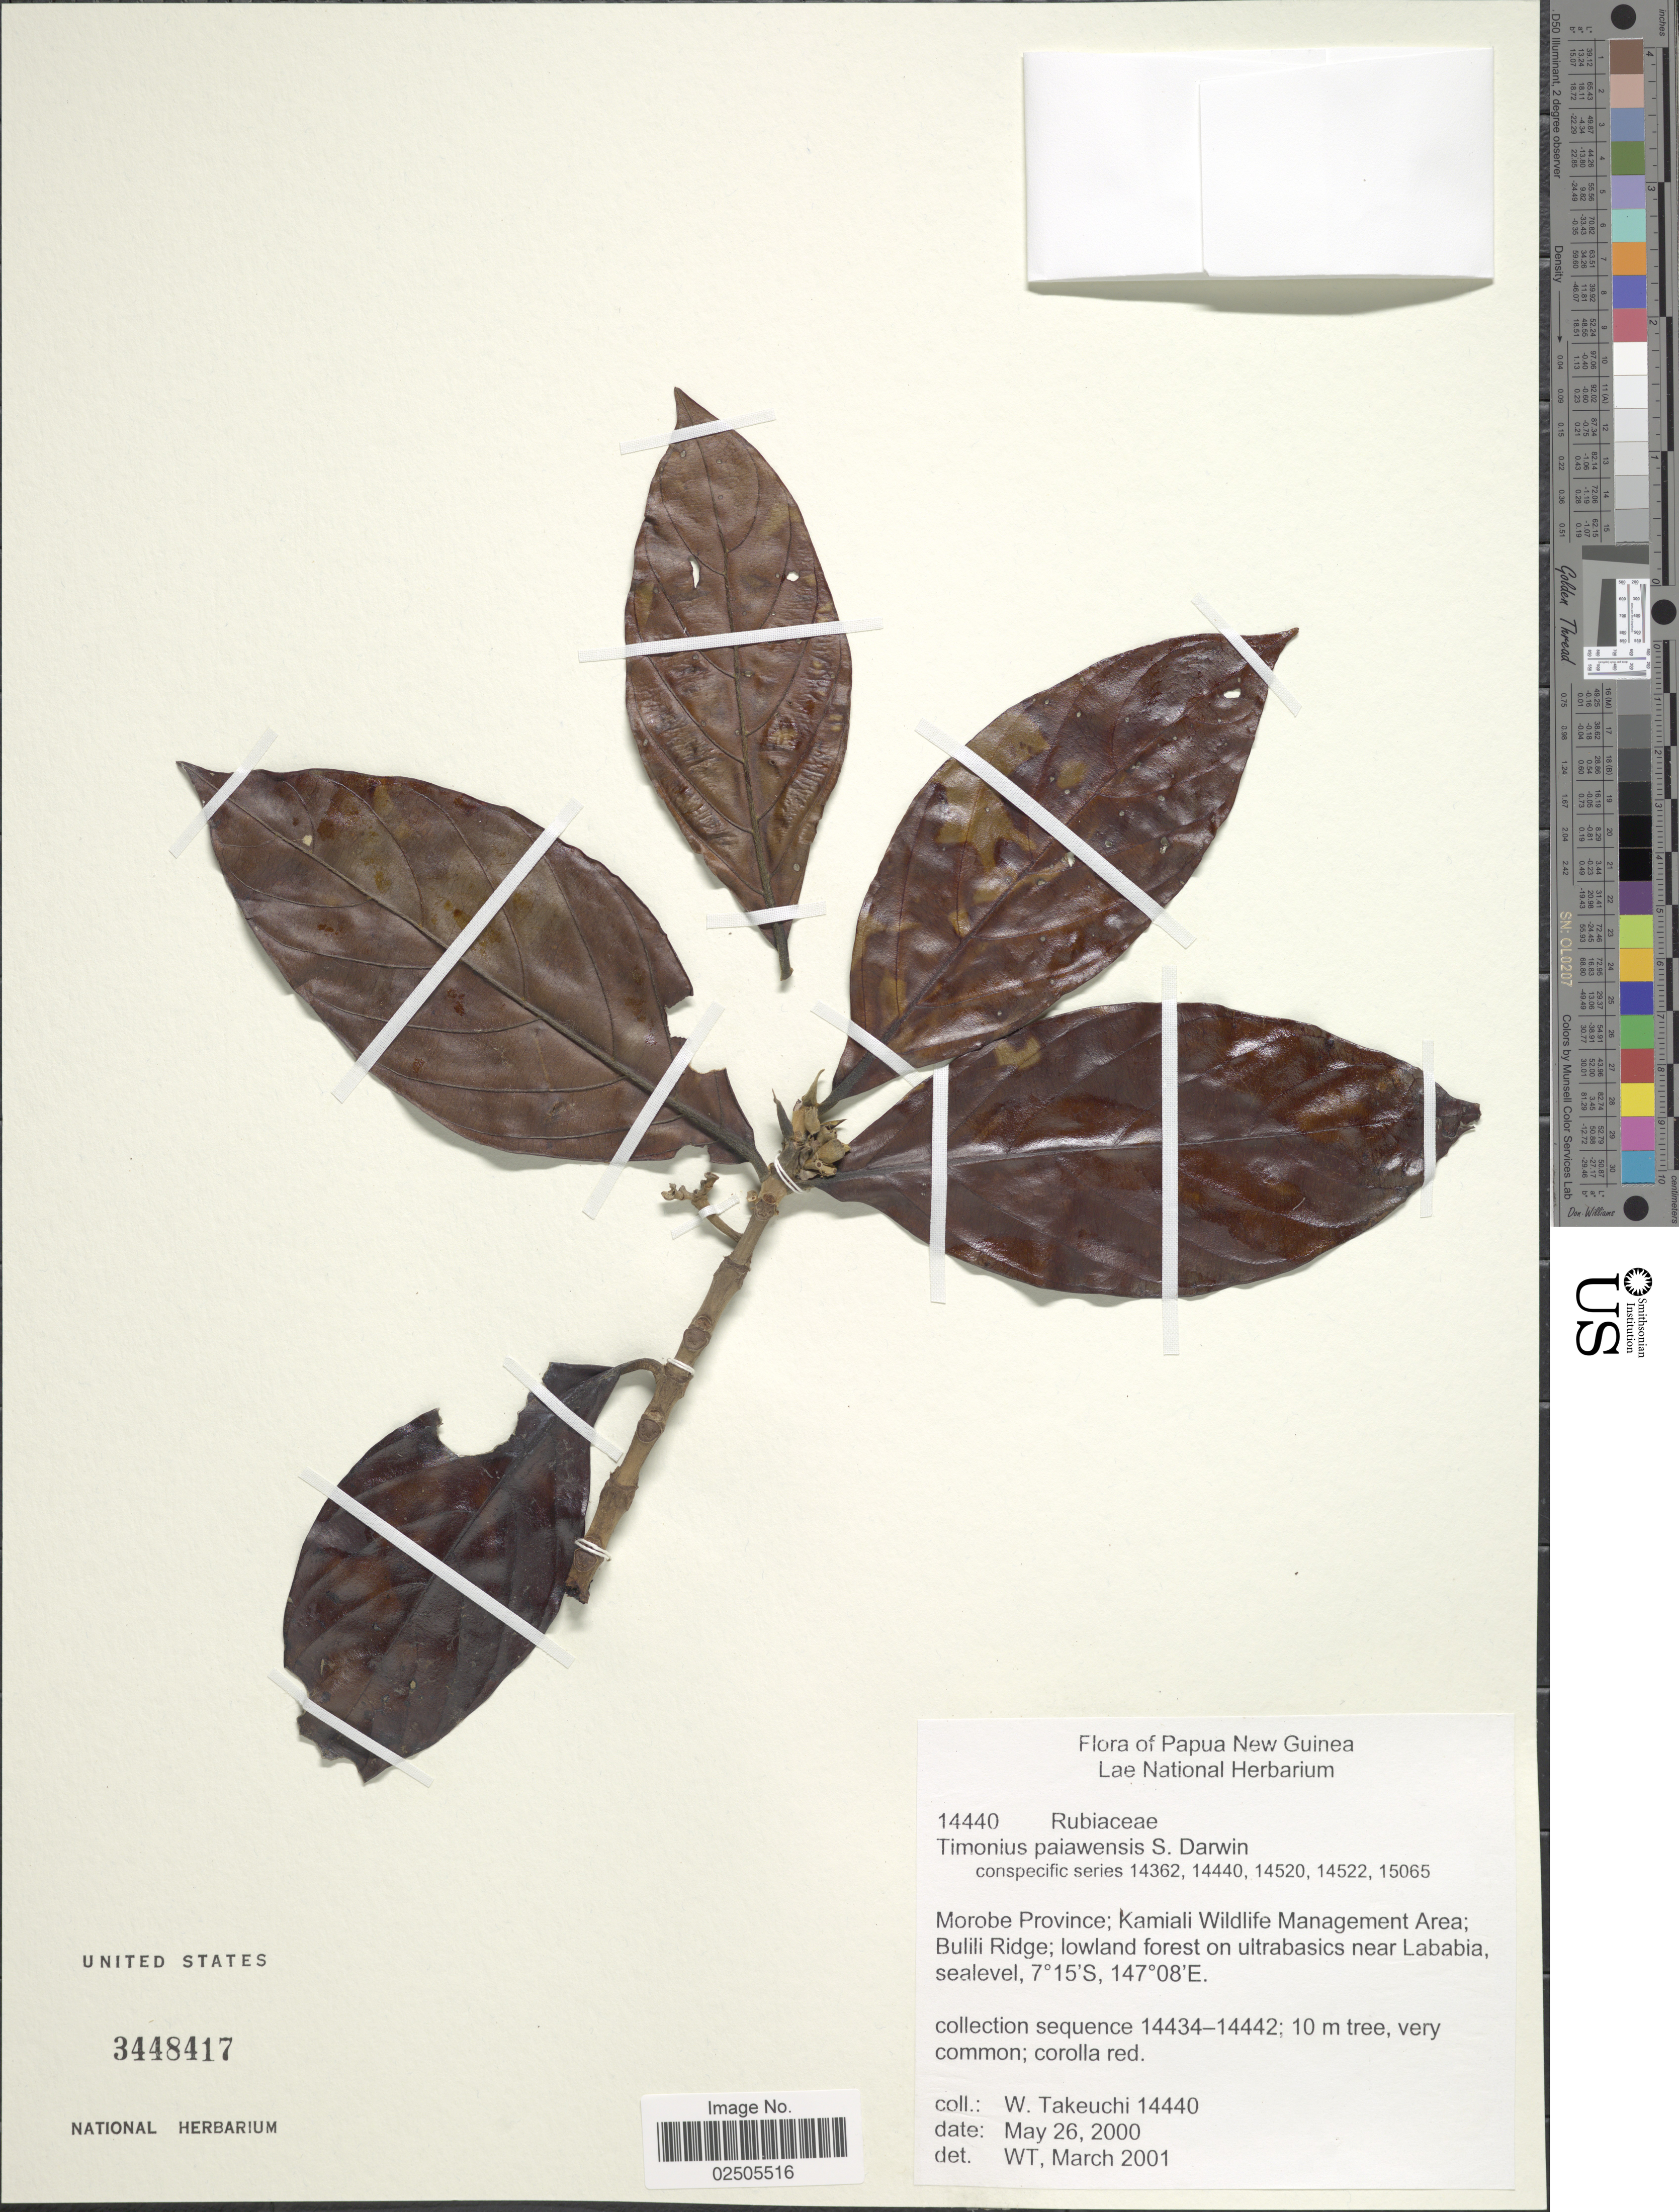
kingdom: Plantae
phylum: Tracheophyta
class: Magnoliopsida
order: Gentianales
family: Rubiaceae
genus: Timonius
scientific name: Timonius paiawensis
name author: S.P. Darwin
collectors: W. Takeuchi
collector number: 14440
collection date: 2000-05-26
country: Papua New Guinea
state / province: Morobe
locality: Kamiali Wildlife Management Area; Bulili Ridge; lowland forest on ultrabasics near Lababia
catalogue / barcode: US 3448417